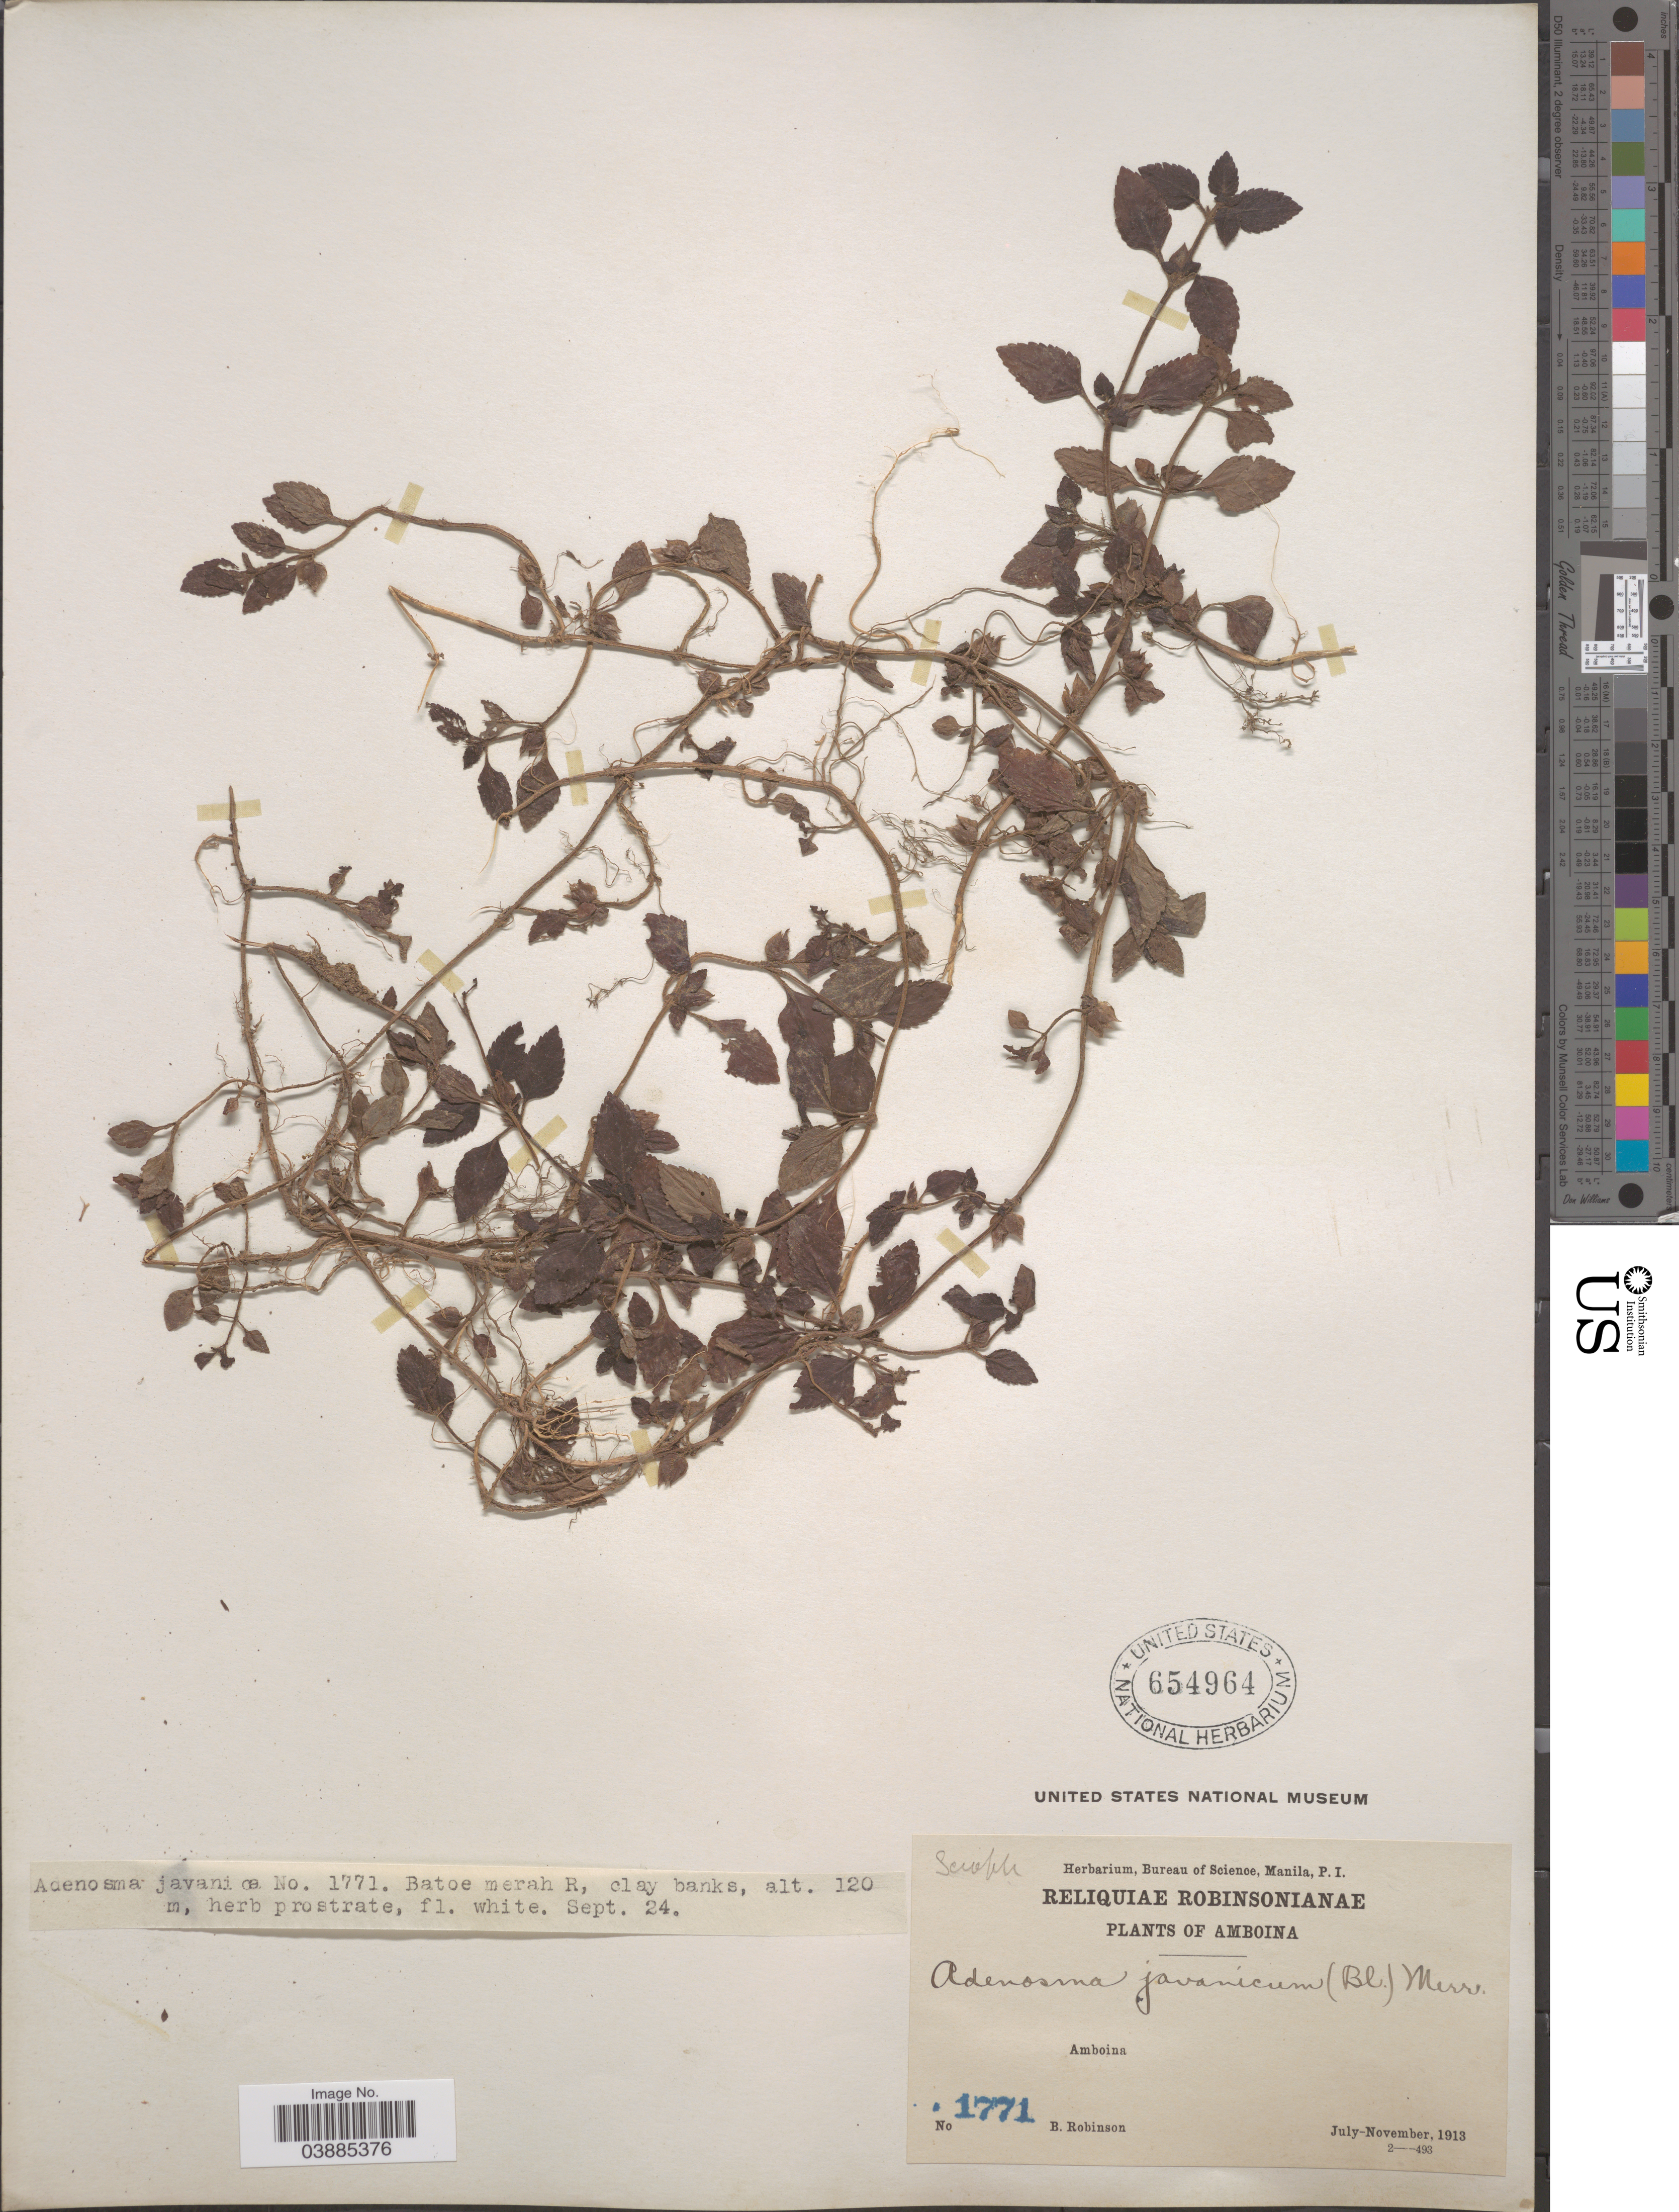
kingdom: Plantae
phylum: Tracheophyta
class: Magnoliopsida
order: Lamiales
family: Plantaginaceae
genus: Adenosma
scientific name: Adenosma javanicum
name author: (Blume) Koord.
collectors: B. Robinson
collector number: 1771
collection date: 1913-09-24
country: Indonesia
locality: Amboina.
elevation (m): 120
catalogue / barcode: US 654964